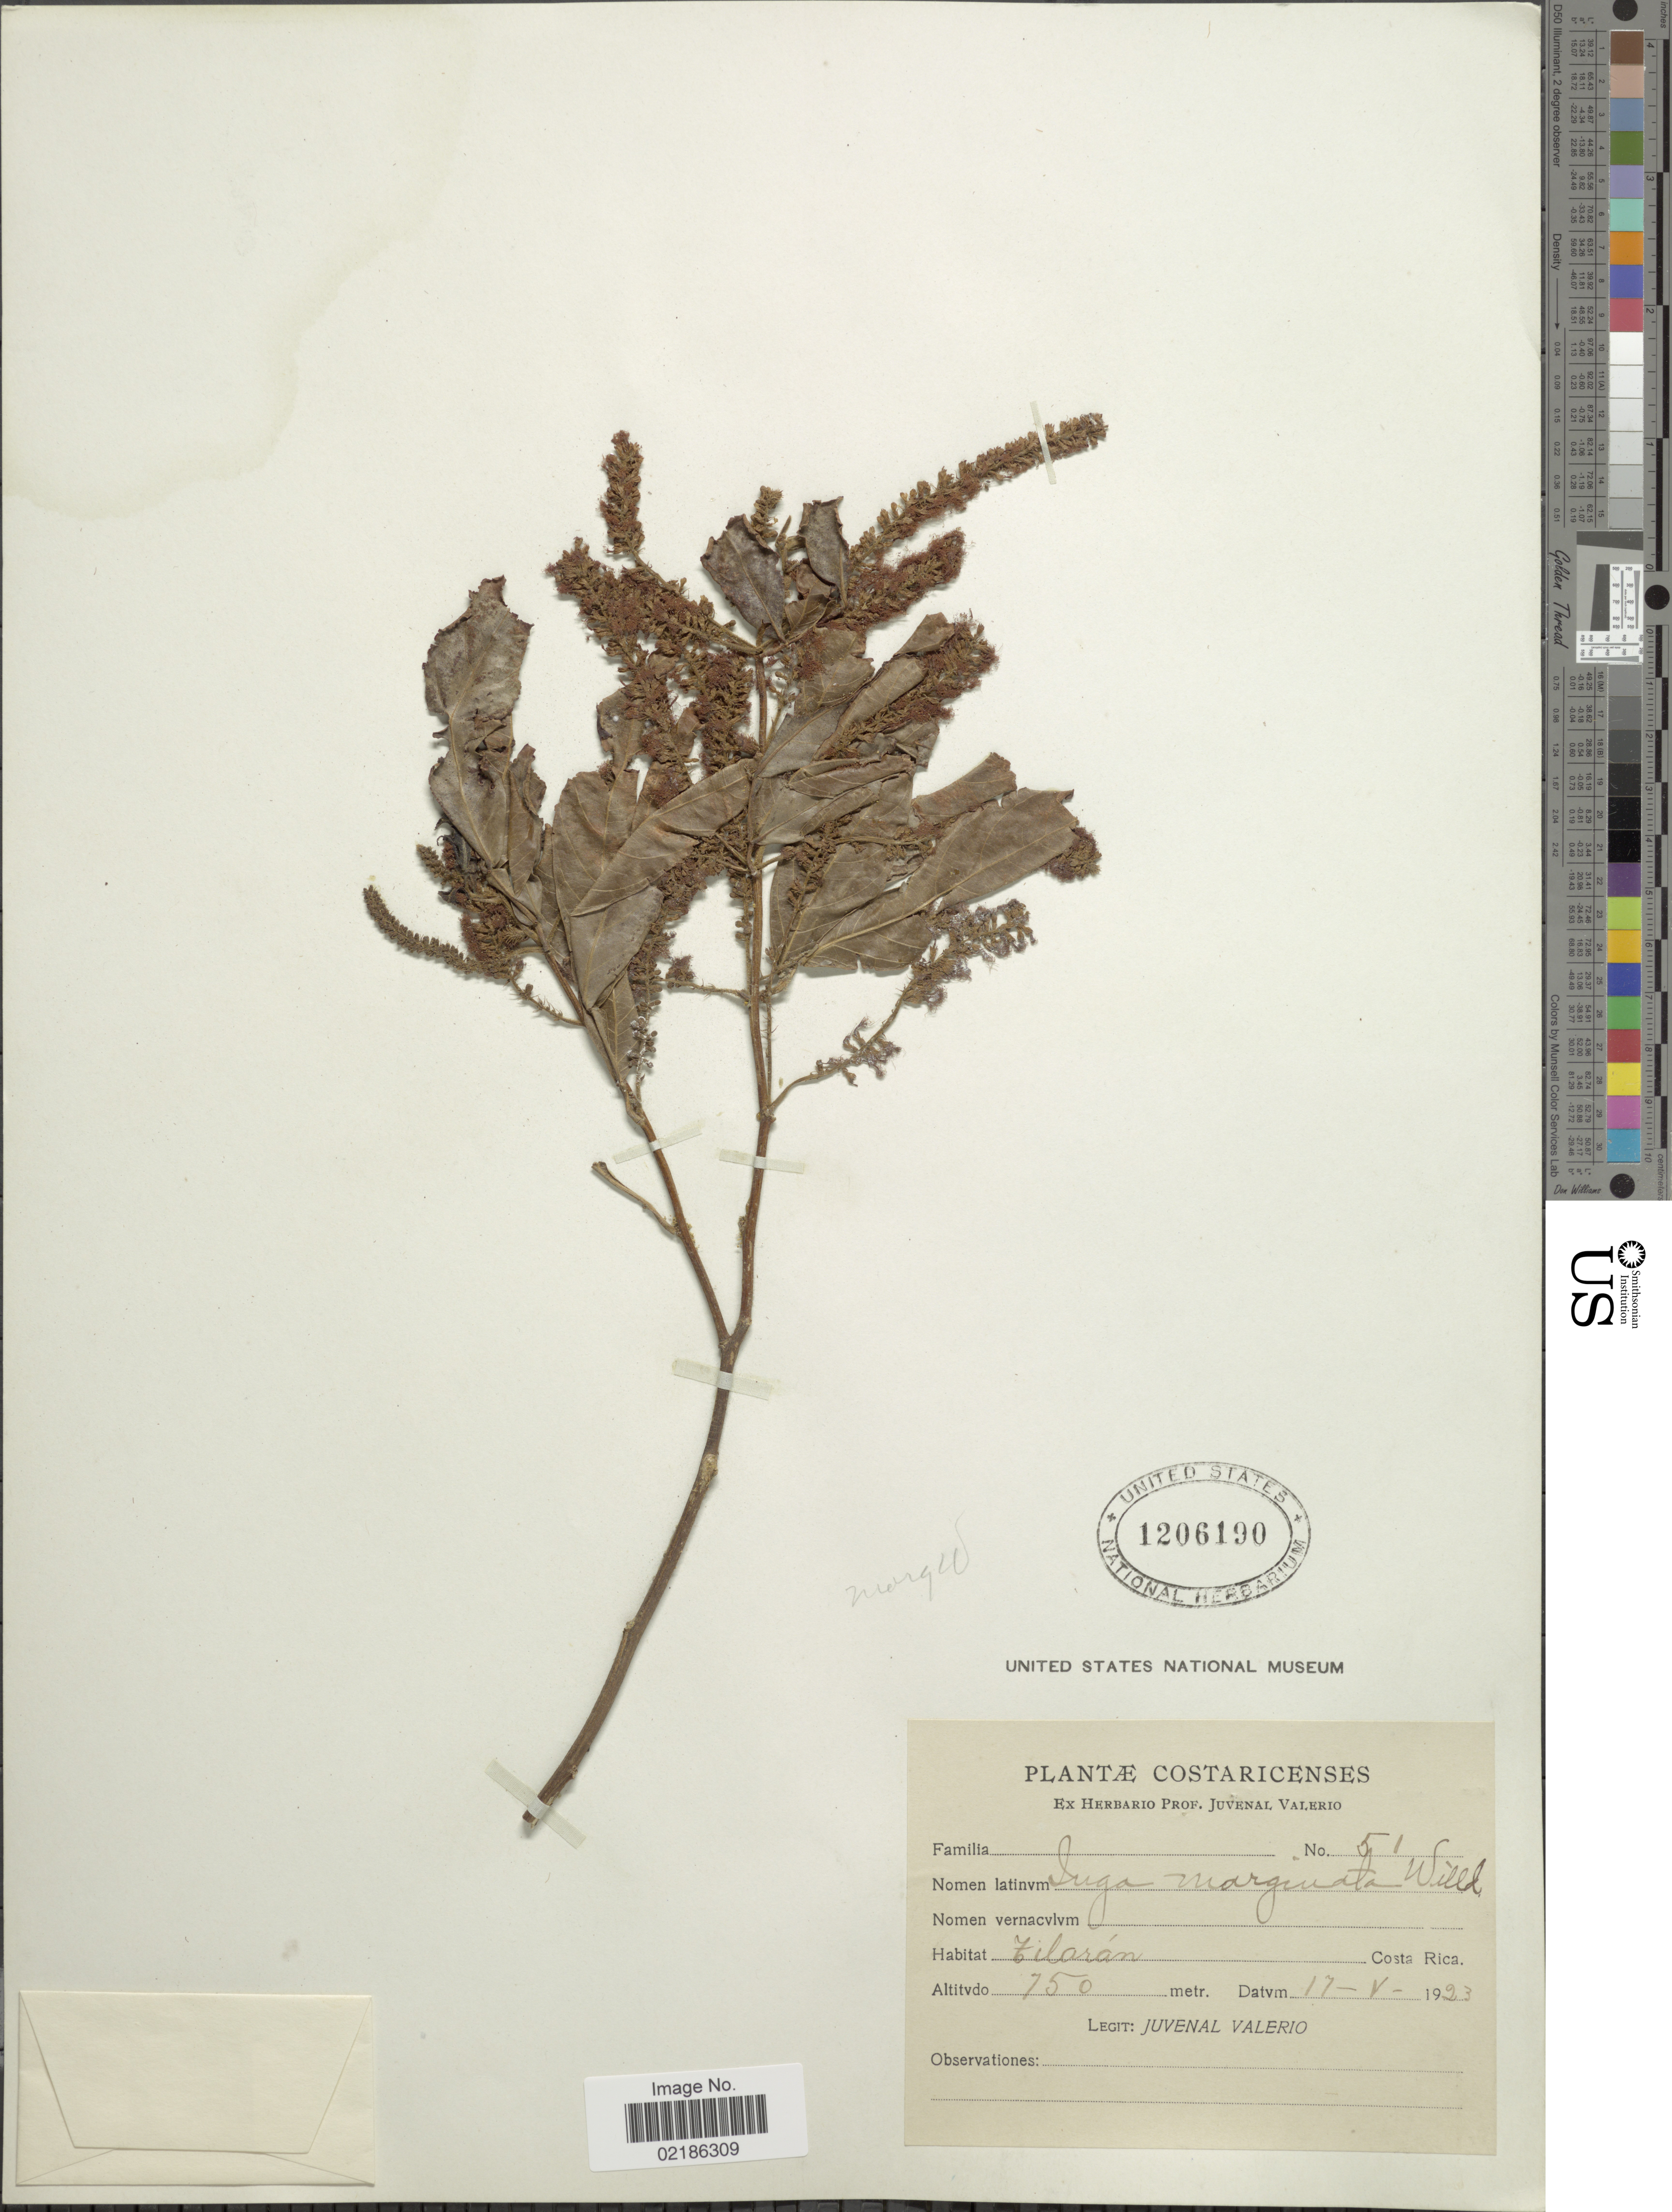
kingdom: Plantae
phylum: Tracheophyta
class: Magnoliopsida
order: Fabales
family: Fabaceae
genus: Inga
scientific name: Inga marginata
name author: Willd.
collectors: J. Valerio R.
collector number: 519*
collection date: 1923-05-17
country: Costa Rica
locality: Tilaran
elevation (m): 750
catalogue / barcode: US 1206190